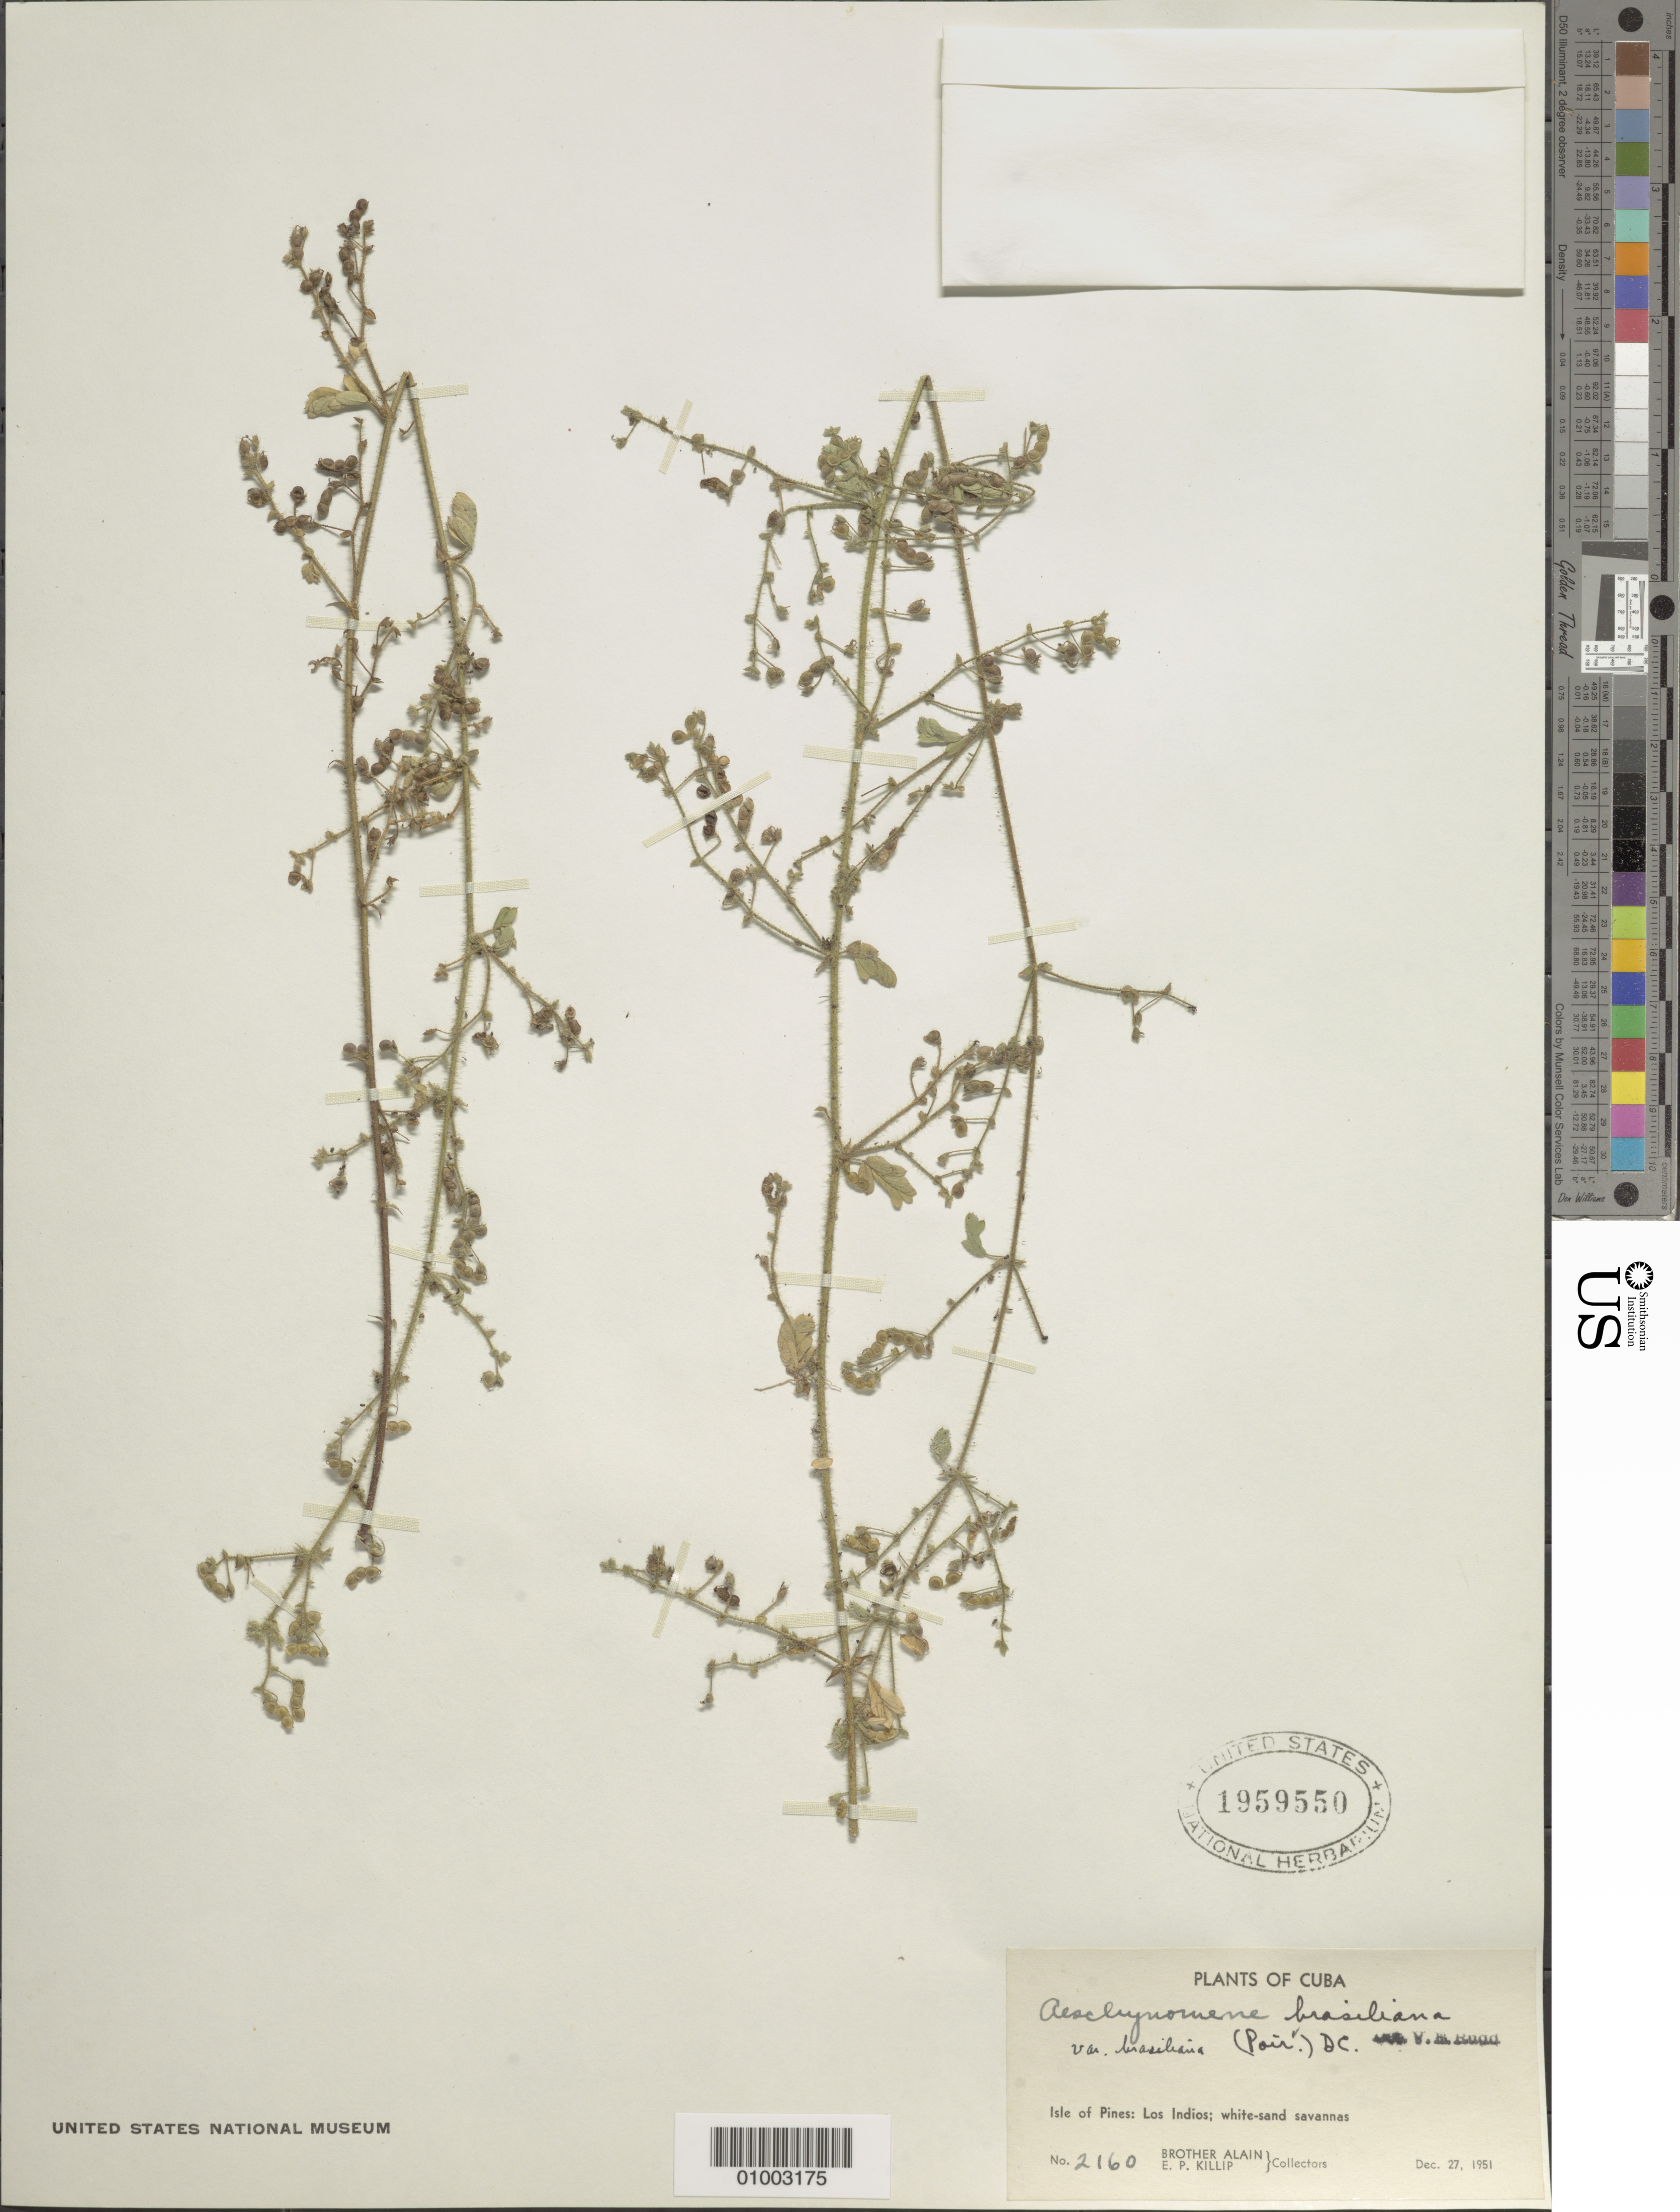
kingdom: Plantae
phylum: Tracheophyta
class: Magnoliopsida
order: Fabales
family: Fabaceae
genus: Aeschynomene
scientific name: Aeschynomene brasiliana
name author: (Poir.) DC.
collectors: A. H. Liogier & E. P. Killip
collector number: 2160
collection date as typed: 27 Dec 1951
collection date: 1951-12-27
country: Cuba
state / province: Isla de la Juventud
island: Isla de la Juventud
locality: Isle of Pines: Los Indios, white sand savannas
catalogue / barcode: US 1959550